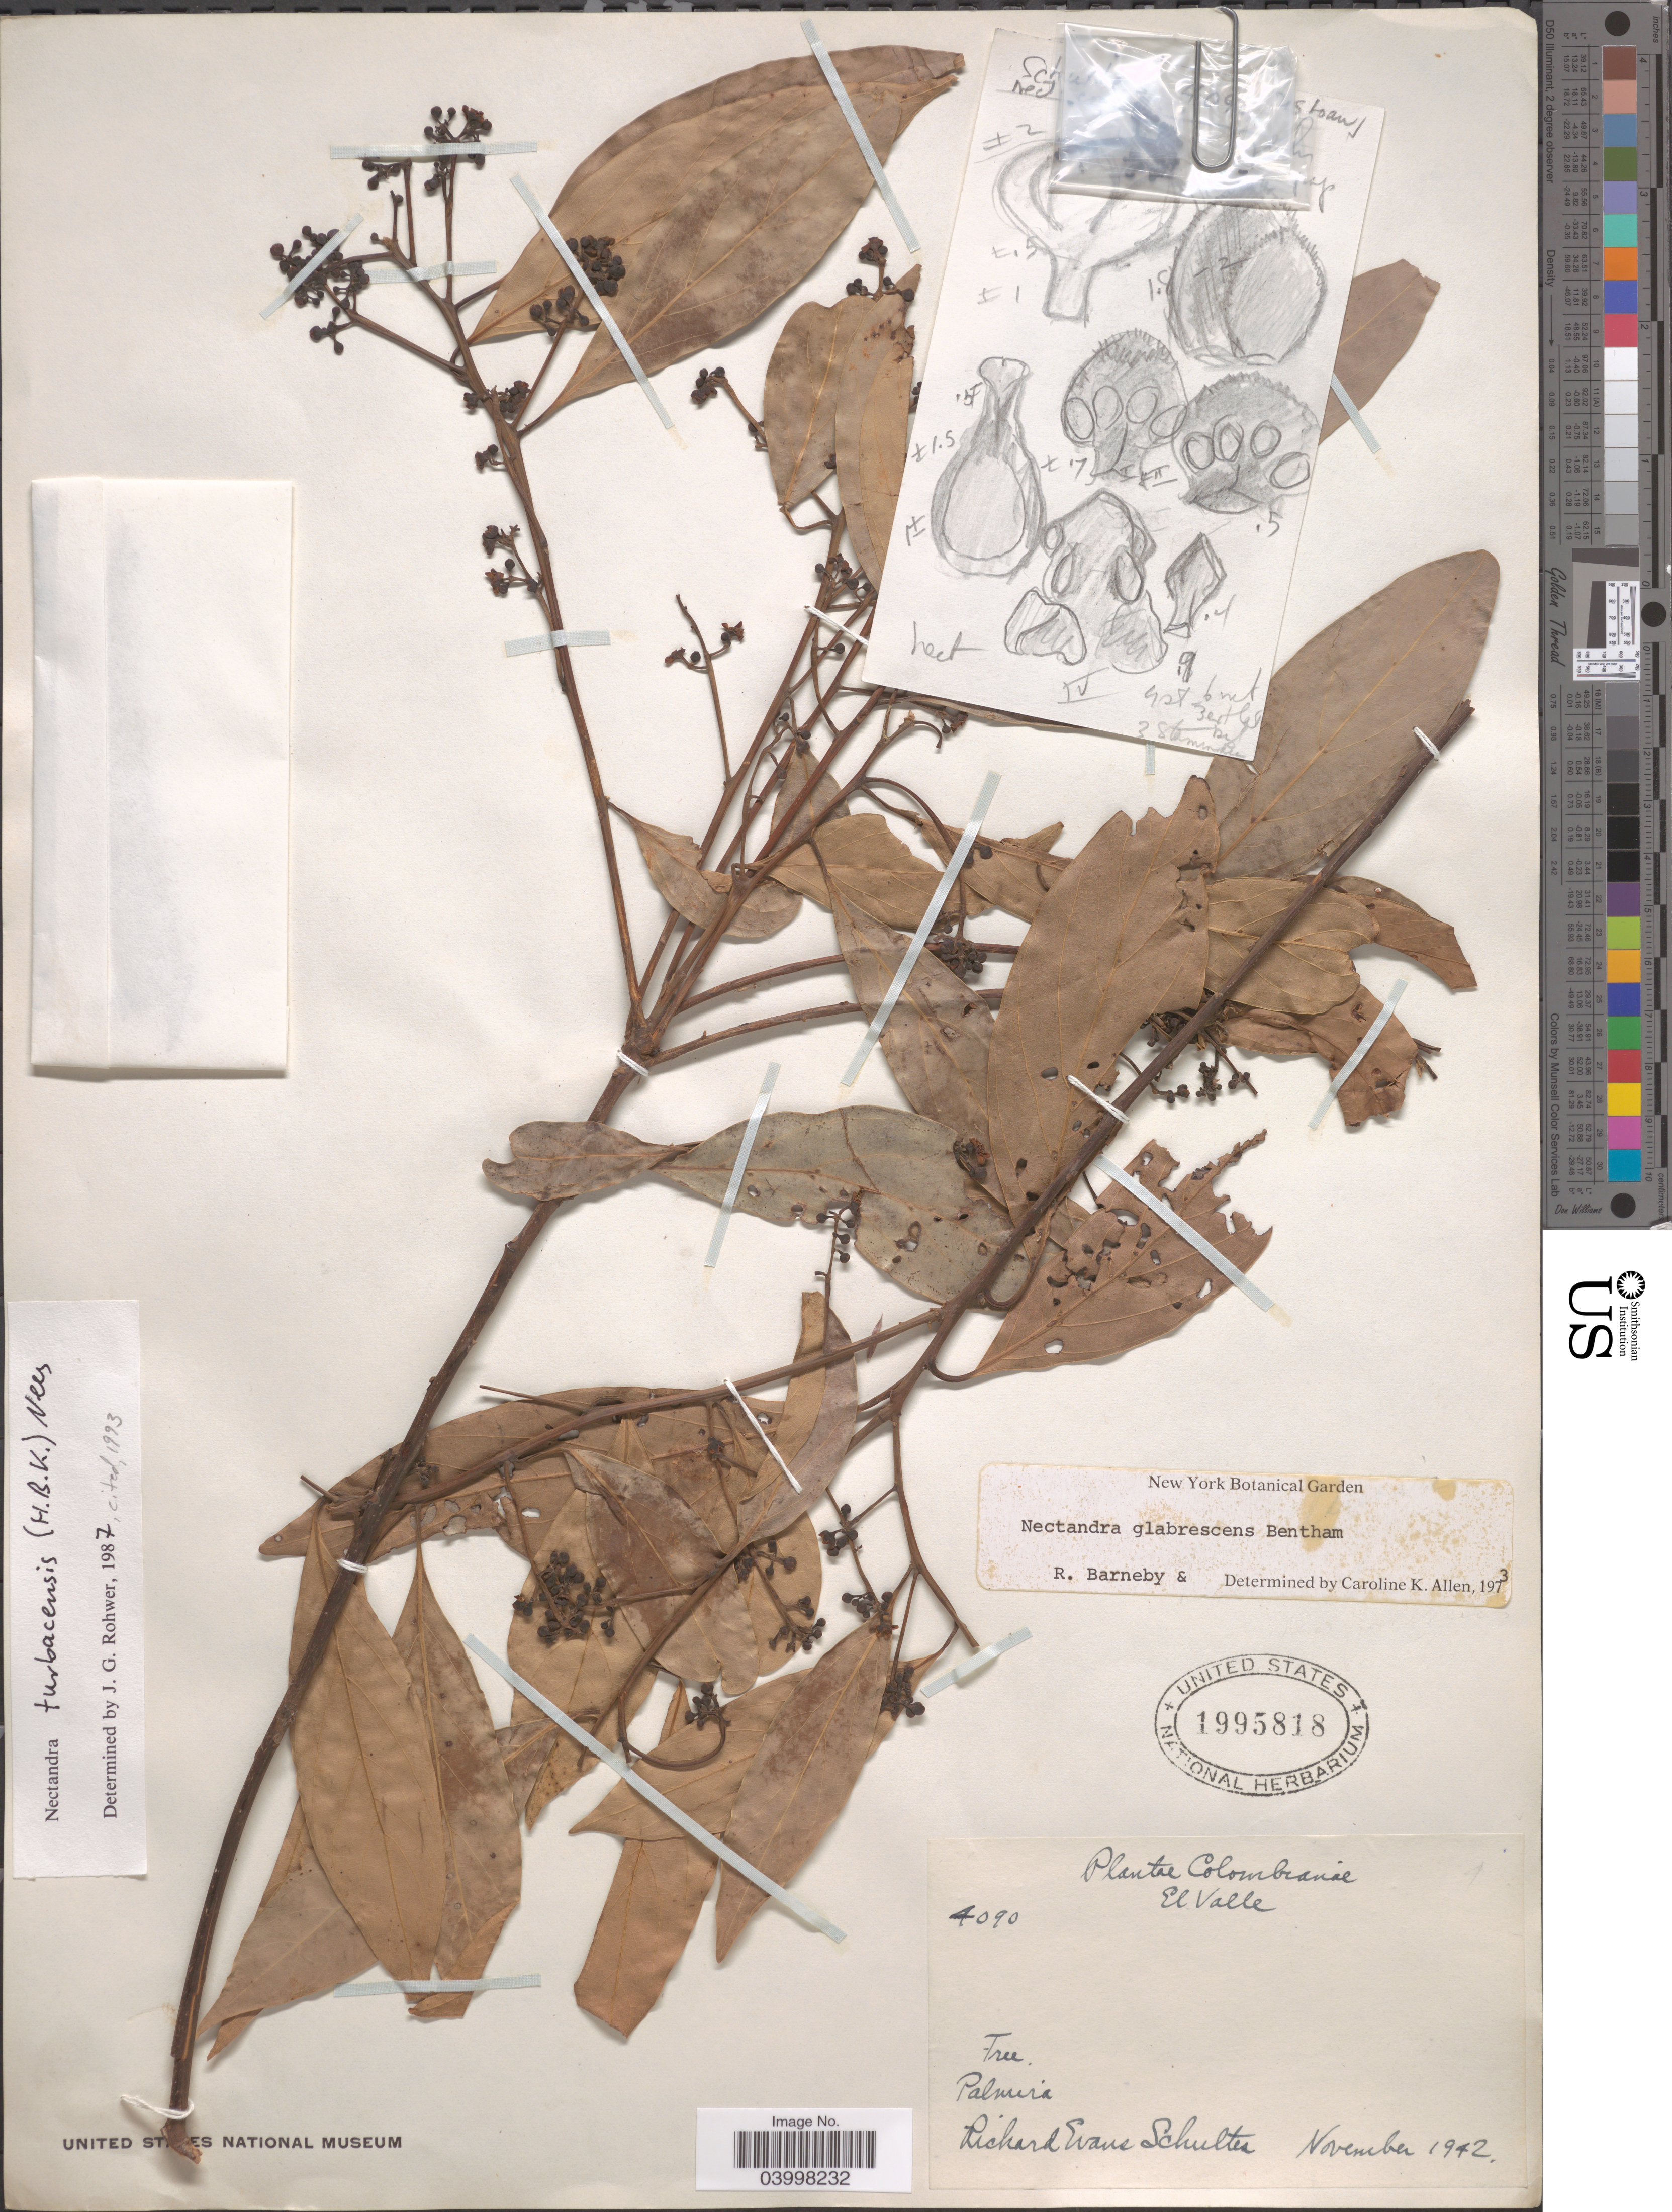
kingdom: Plantae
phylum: Tracheophyta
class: Magnoliopsida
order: Laurales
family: Lauraceae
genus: Nectandra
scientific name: Nectandra turbacensis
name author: (Kunth) Nees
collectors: R. E. Schultes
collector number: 4090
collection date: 1942-11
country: Colombia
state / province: Valle del Cauca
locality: El Valle. Palmira.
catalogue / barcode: US 1995818